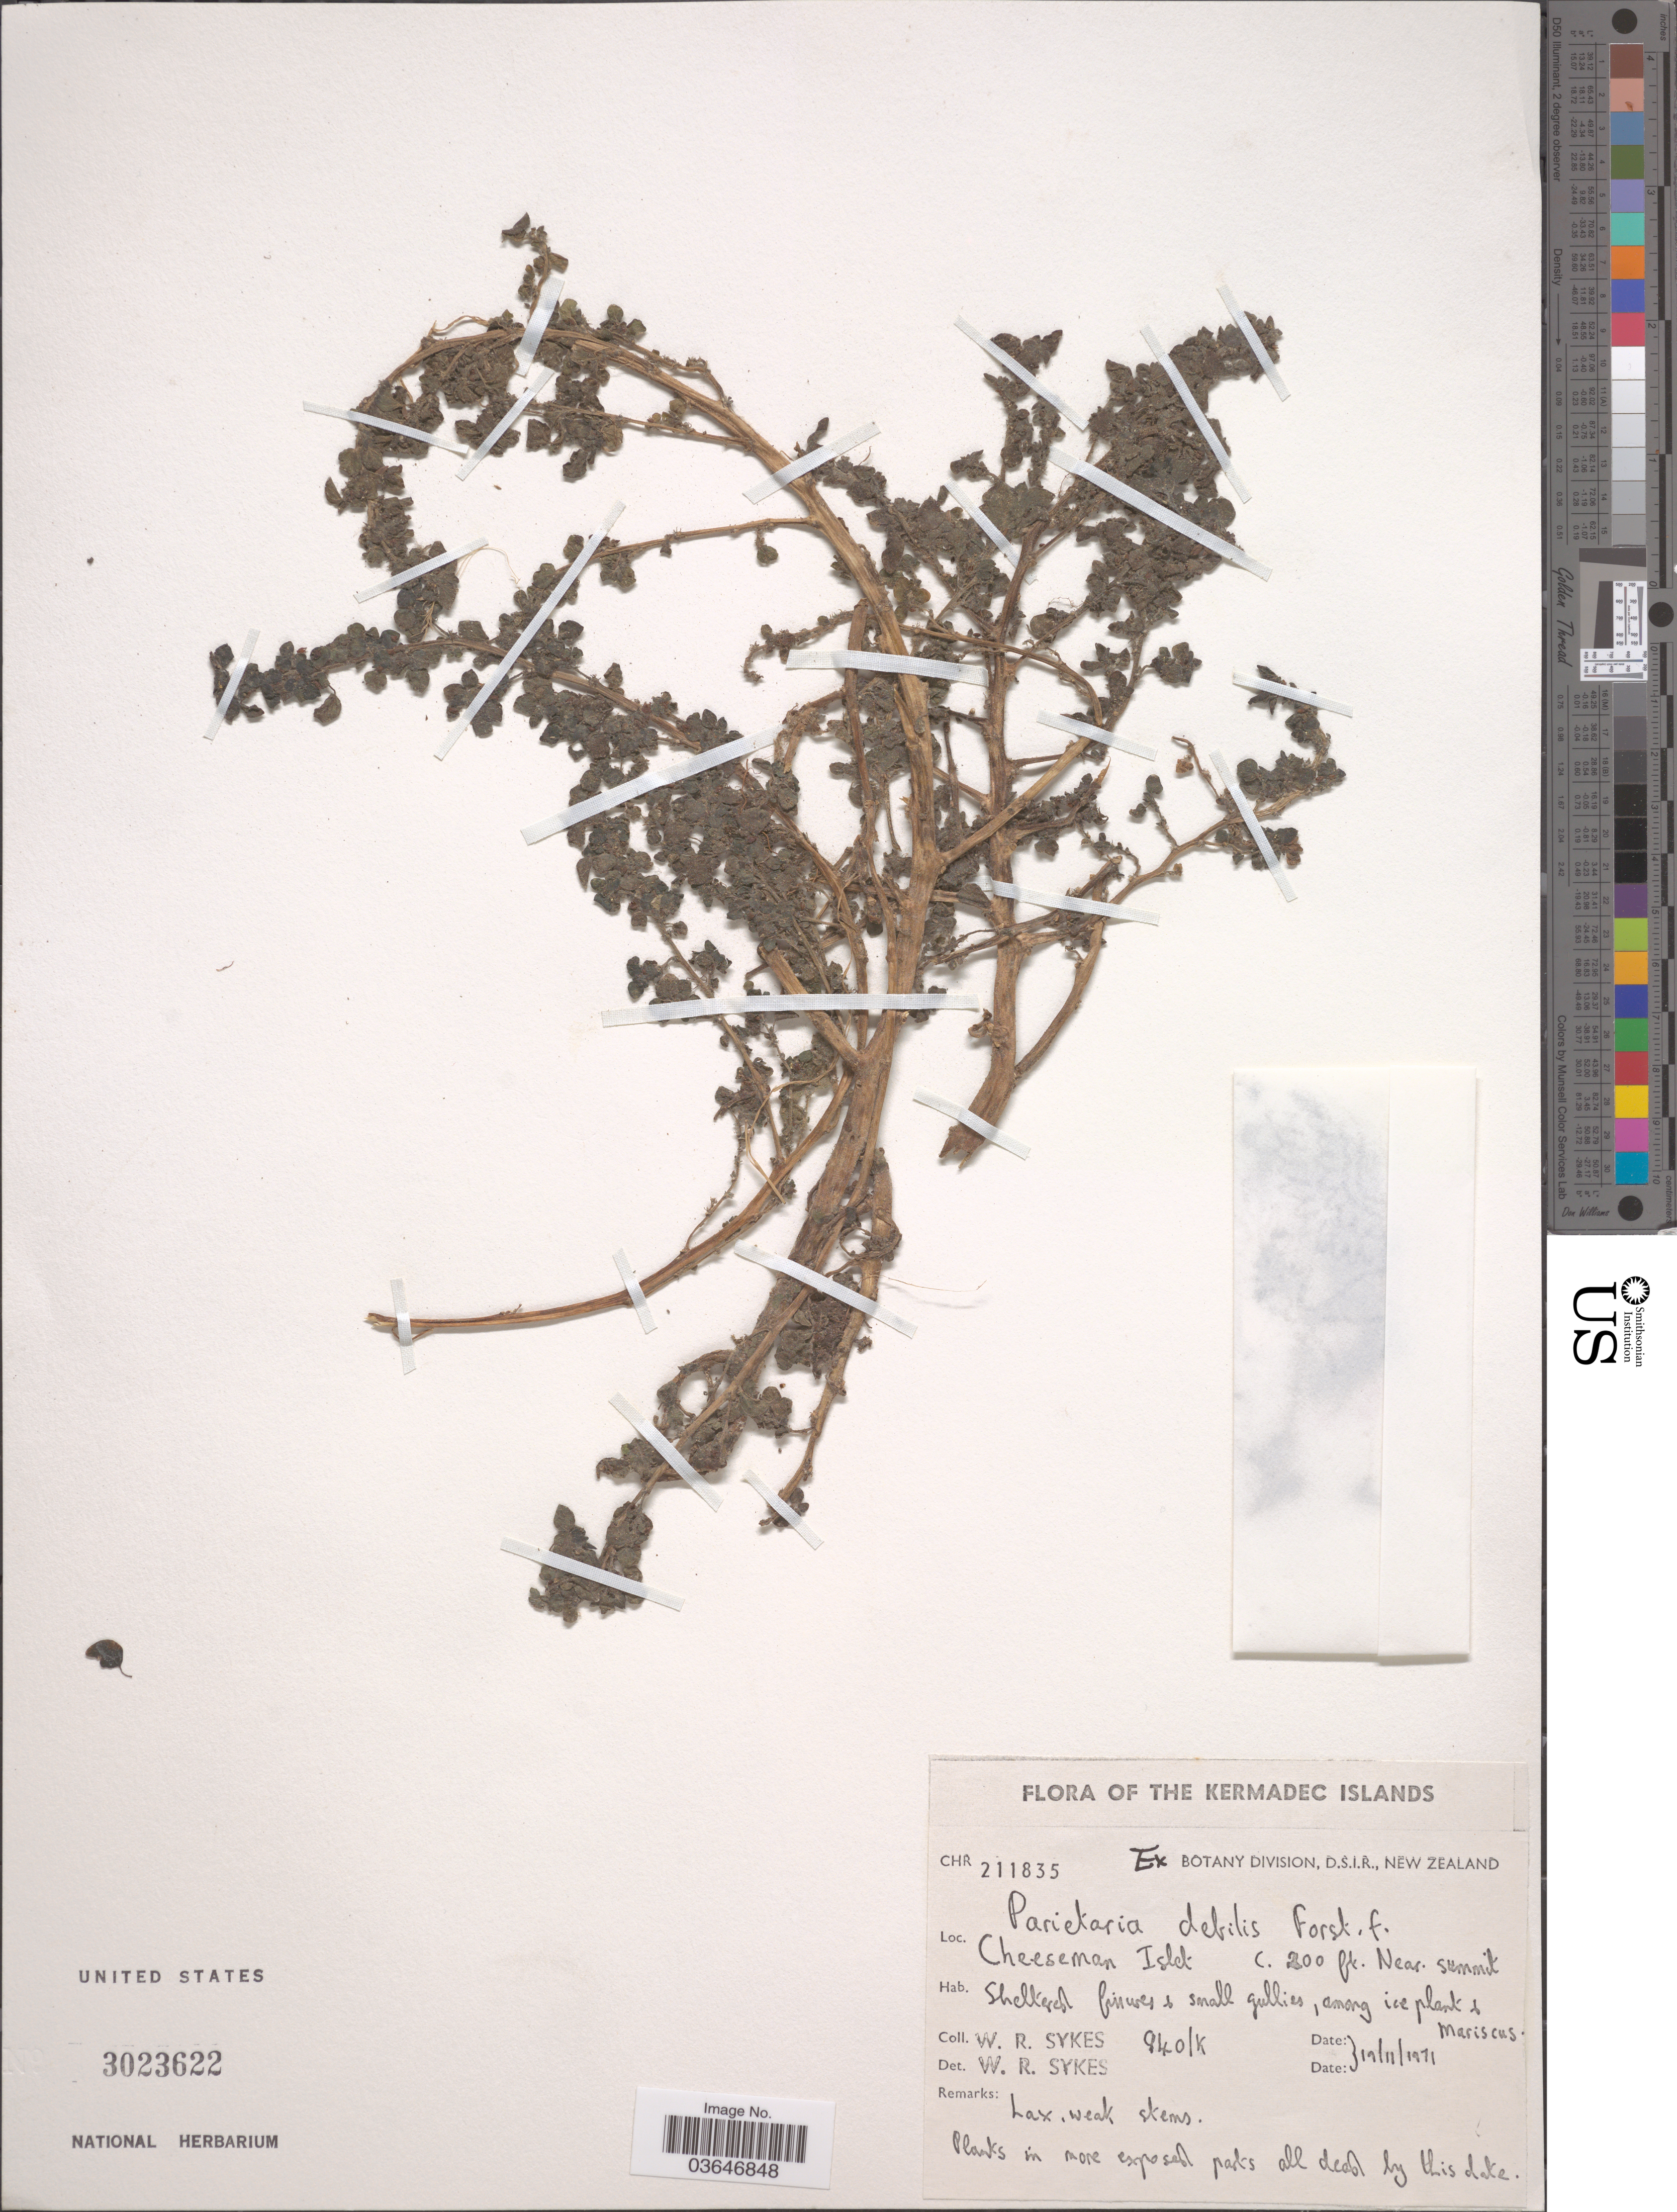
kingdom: Plantae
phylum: Tracheophyta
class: Magnoliopsida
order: Rosales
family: Urticaceae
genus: Parietaria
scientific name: Parietaria debilis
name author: G. Forst.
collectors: W. R. Sykes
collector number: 840/K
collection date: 1971-11-19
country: New Zealand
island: Cheeseman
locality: The Kermadec Islands. Cheeseman I. Near summit.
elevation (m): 61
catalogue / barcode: US 3023622